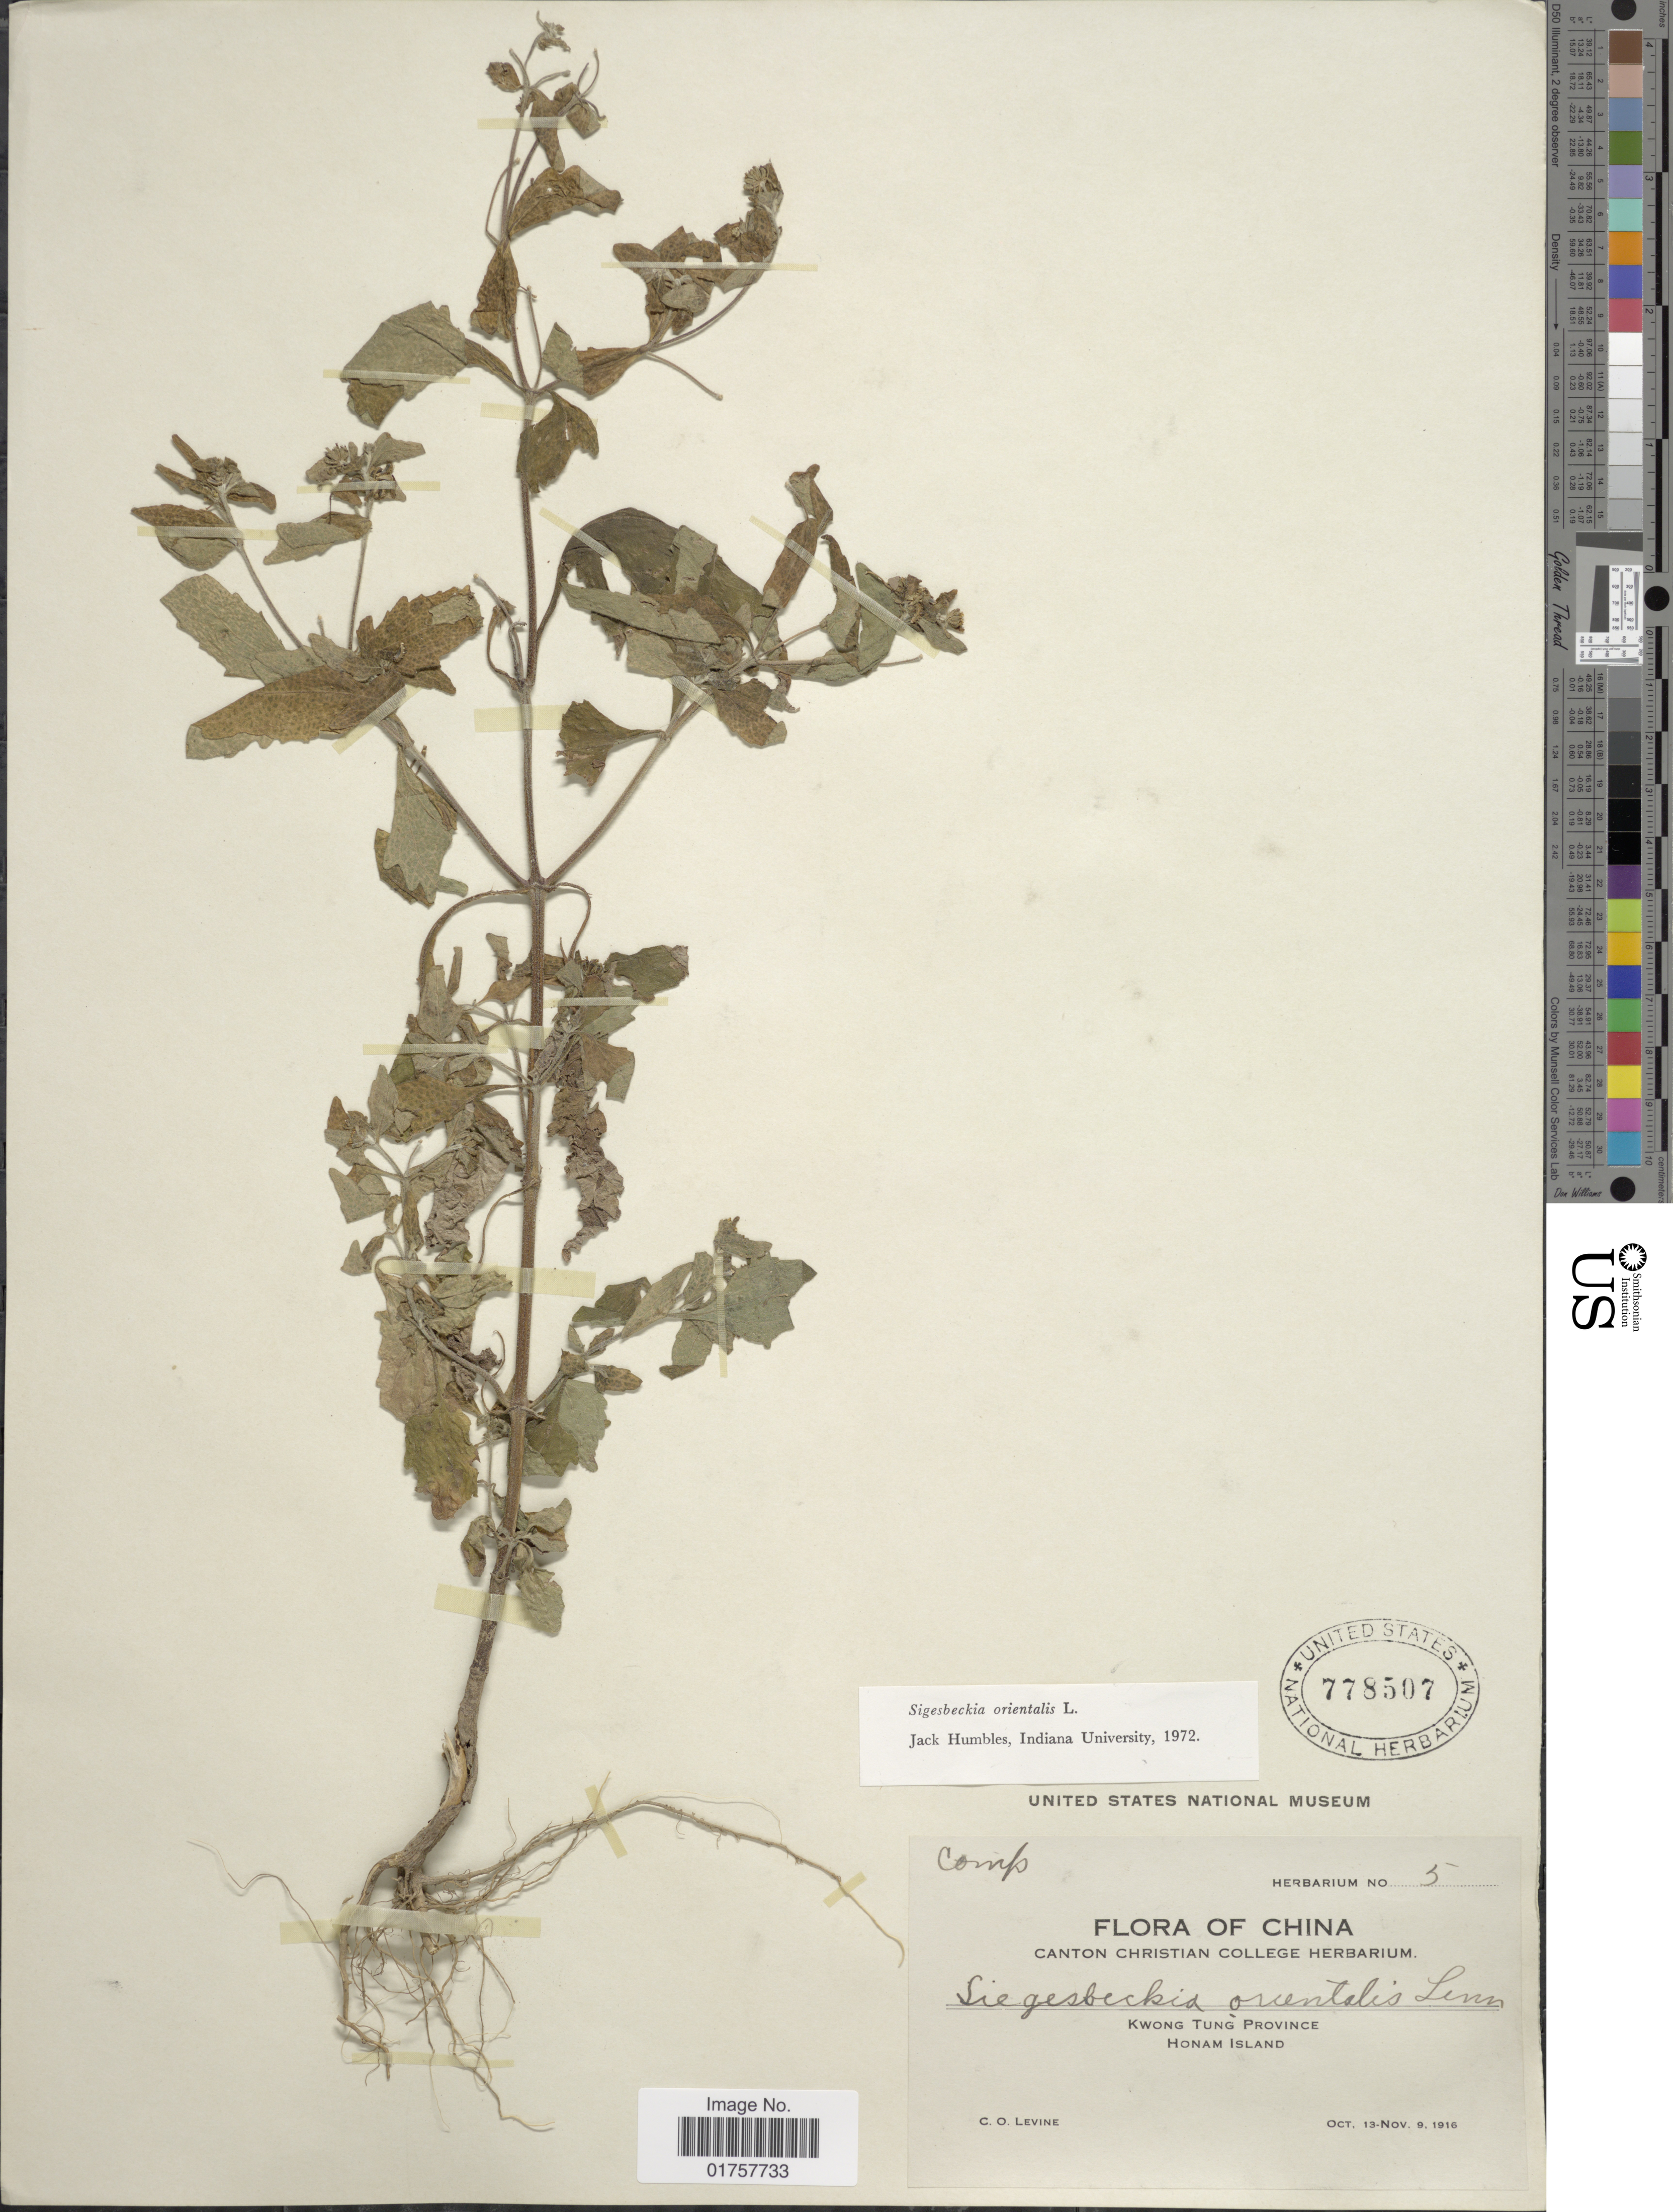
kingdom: Plantae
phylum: Tracheophyta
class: Magnoliopsida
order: Asterales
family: Asteraceae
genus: Sigesbeckia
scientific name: Sigesbeckia orientalis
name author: L.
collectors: C. O. Levine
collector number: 5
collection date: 1916-10-13/1916-11-09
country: China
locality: Kwong Tung Province. Honam Island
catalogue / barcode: US 778507